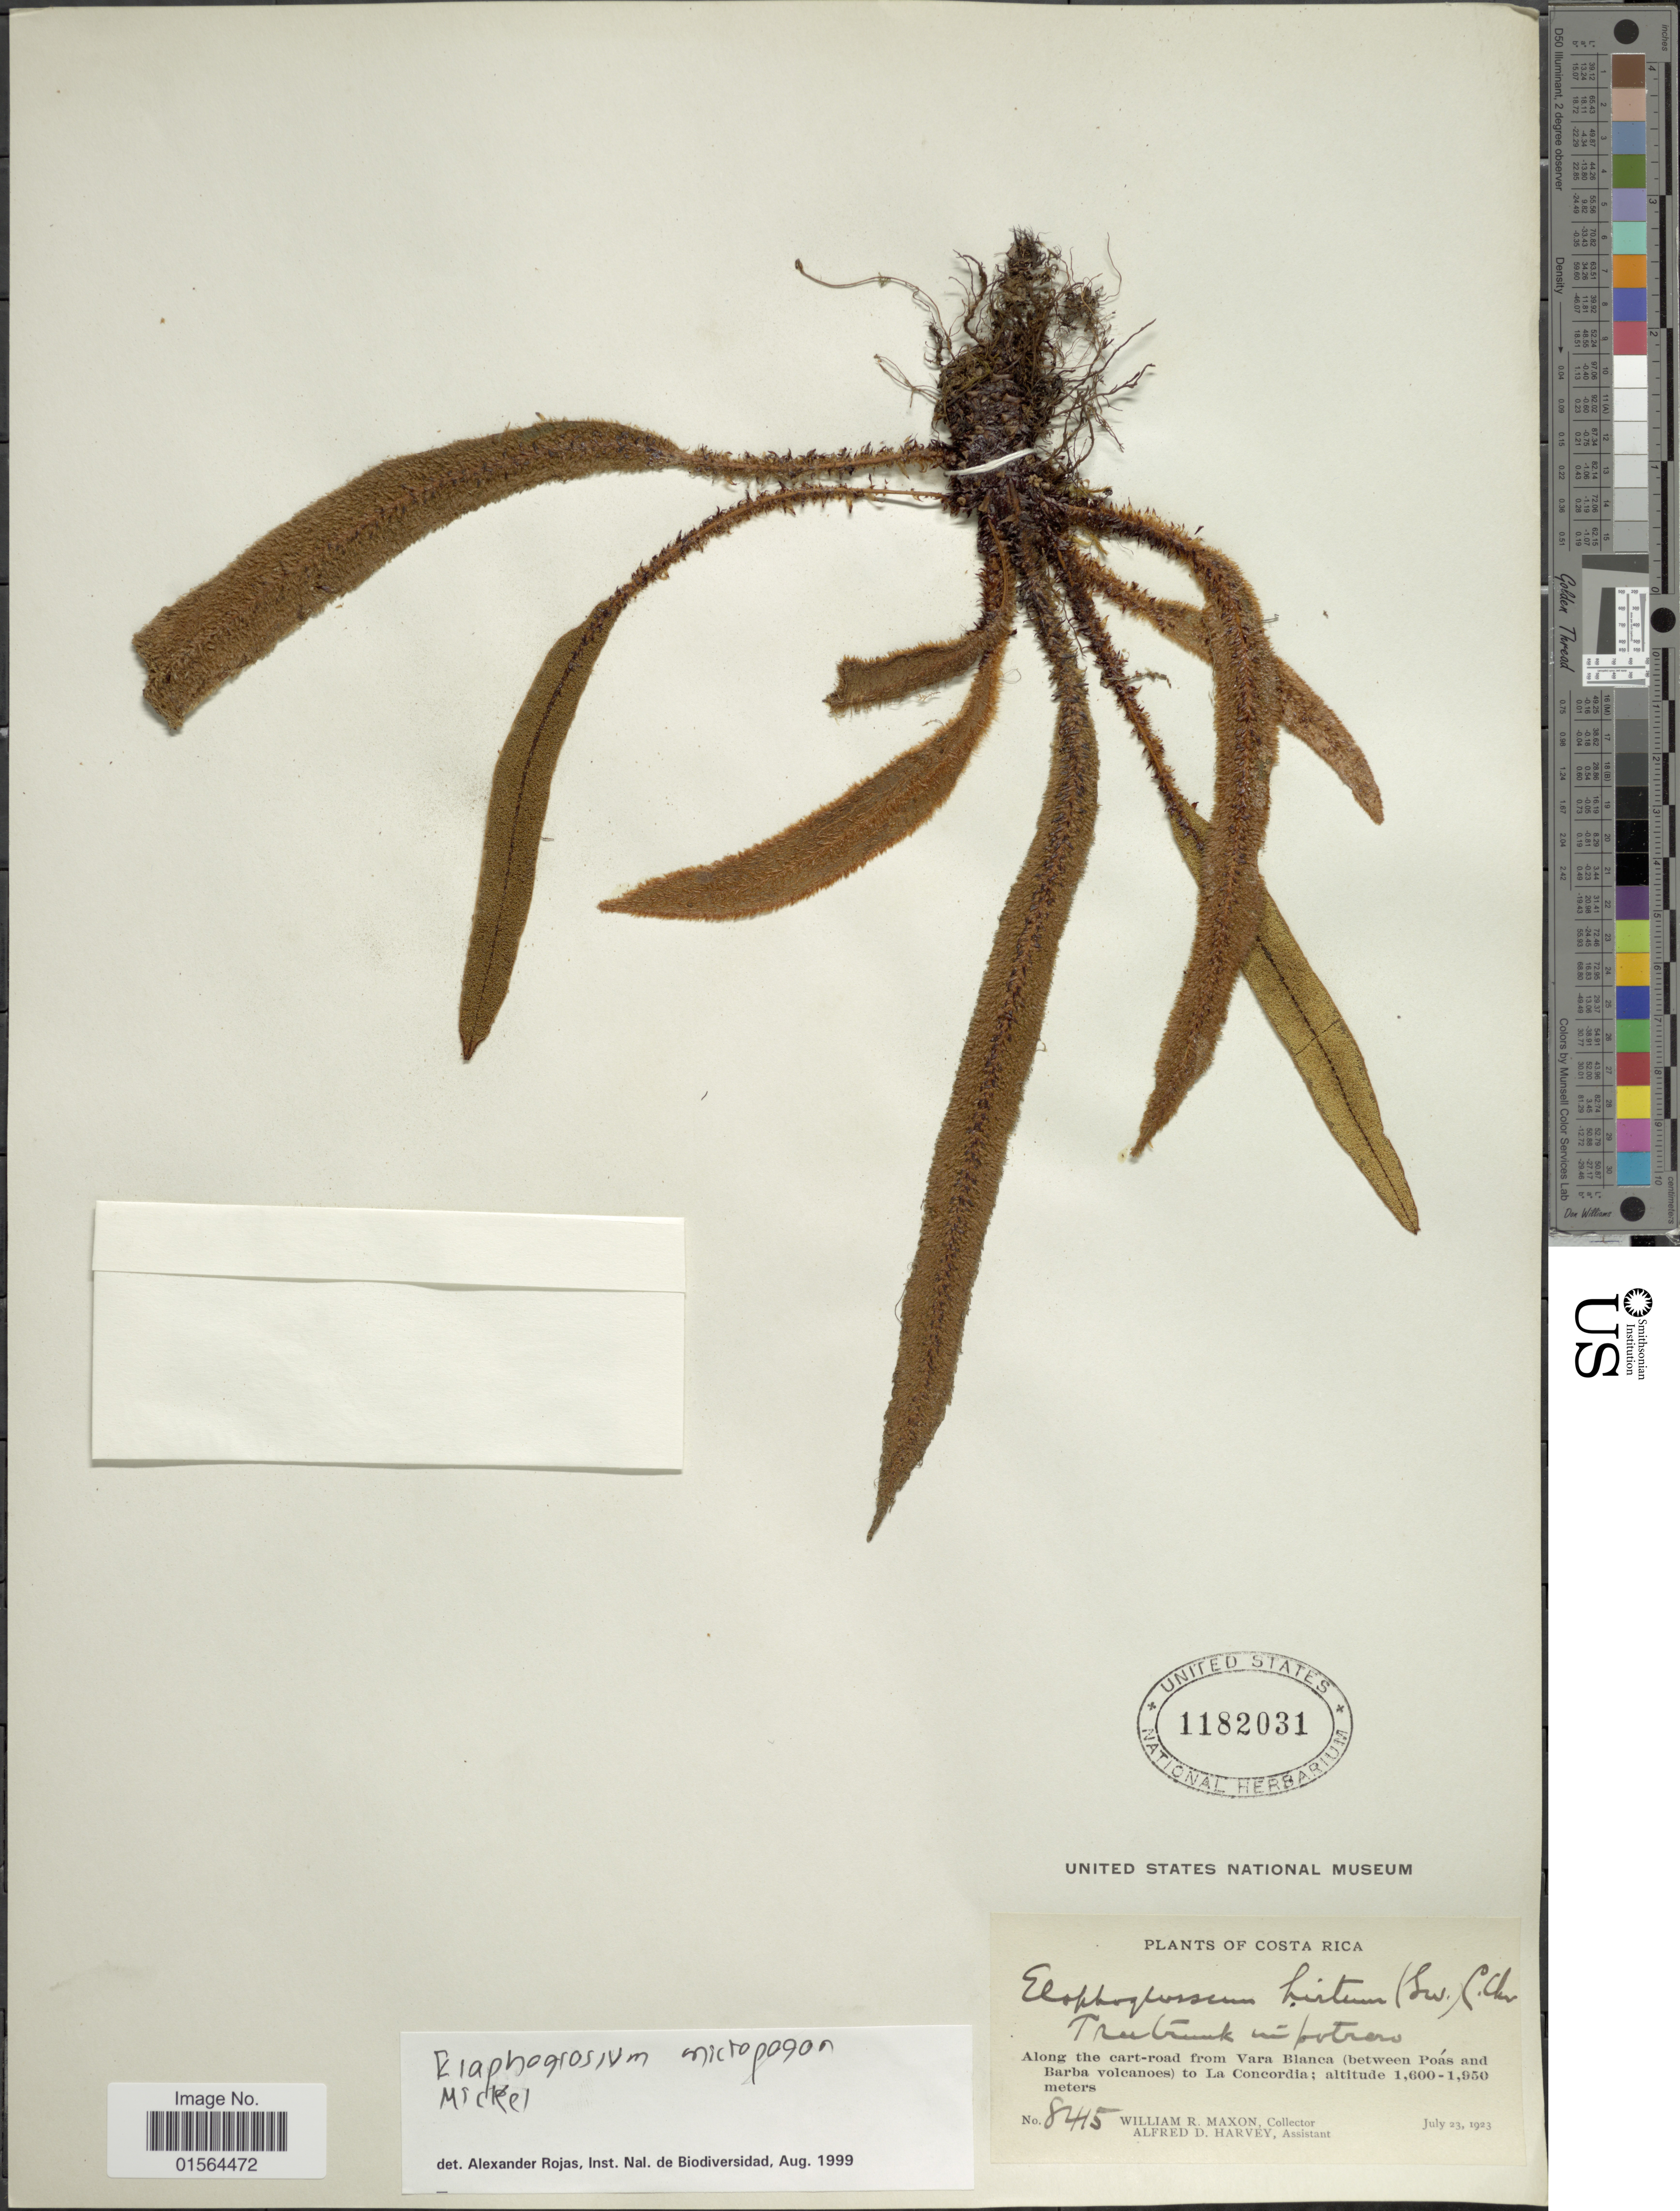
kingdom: Plantae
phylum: Tracheophyta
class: Polypodiopsida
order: Polypodiales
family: Dryopteridaceae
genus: Elaphoglossum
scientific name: Elaphoglossum paleaceum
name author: (Hook. & Grev.) Sledge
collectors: W. R. Maxon & A. D. Harvey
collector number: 8415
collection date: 1923-07-23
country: Costa Rica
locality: Along the cart-road from Vara Blanca (between Poas and Barba volcanoes) to La Concordia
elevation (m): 1600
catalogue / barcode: US 1182031